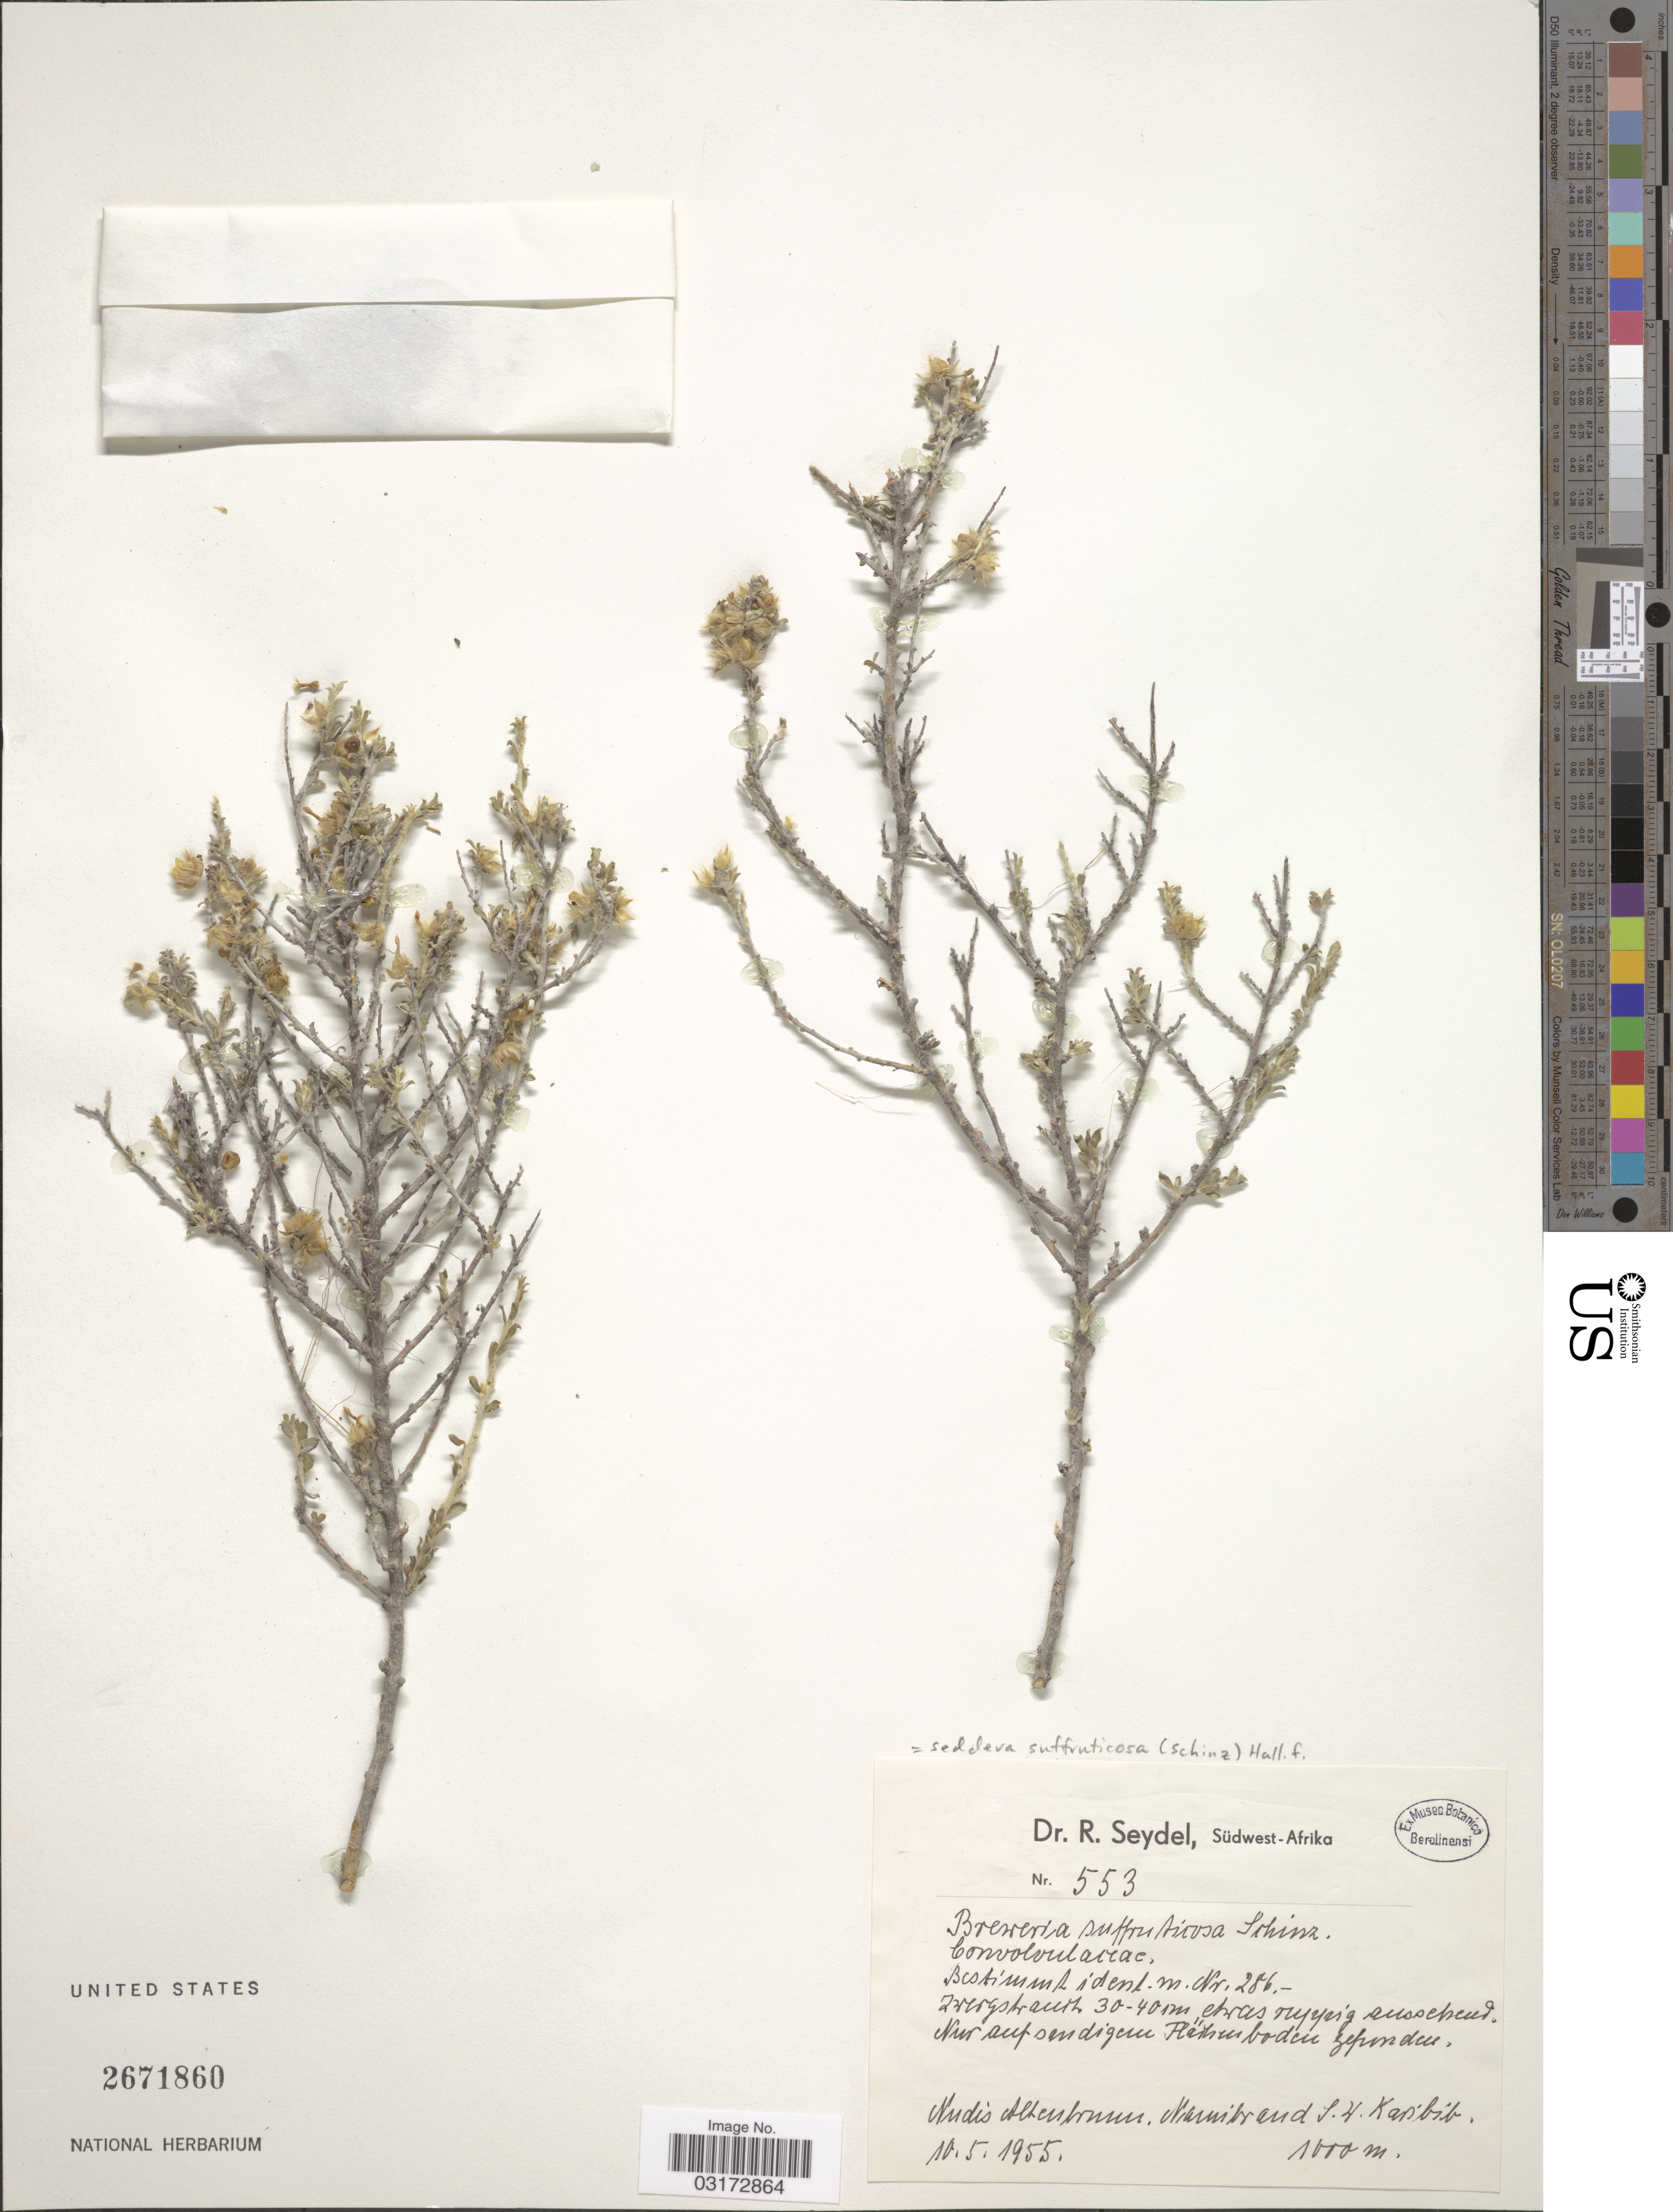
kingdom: Plantae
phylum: Tracheophyta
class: Magnoliopsida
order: Solanales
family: Convolvulaceae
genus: Seddera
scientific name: Seddera suffruticosa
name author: Hallier f.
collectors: R. Seydel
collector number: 553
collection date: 1955-05-10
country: Namibia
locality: Südwest-Afrika, Nudis Altenbrunn, Namibrand, S.W. Karibib.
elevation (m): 1000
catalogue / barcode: US 2671860